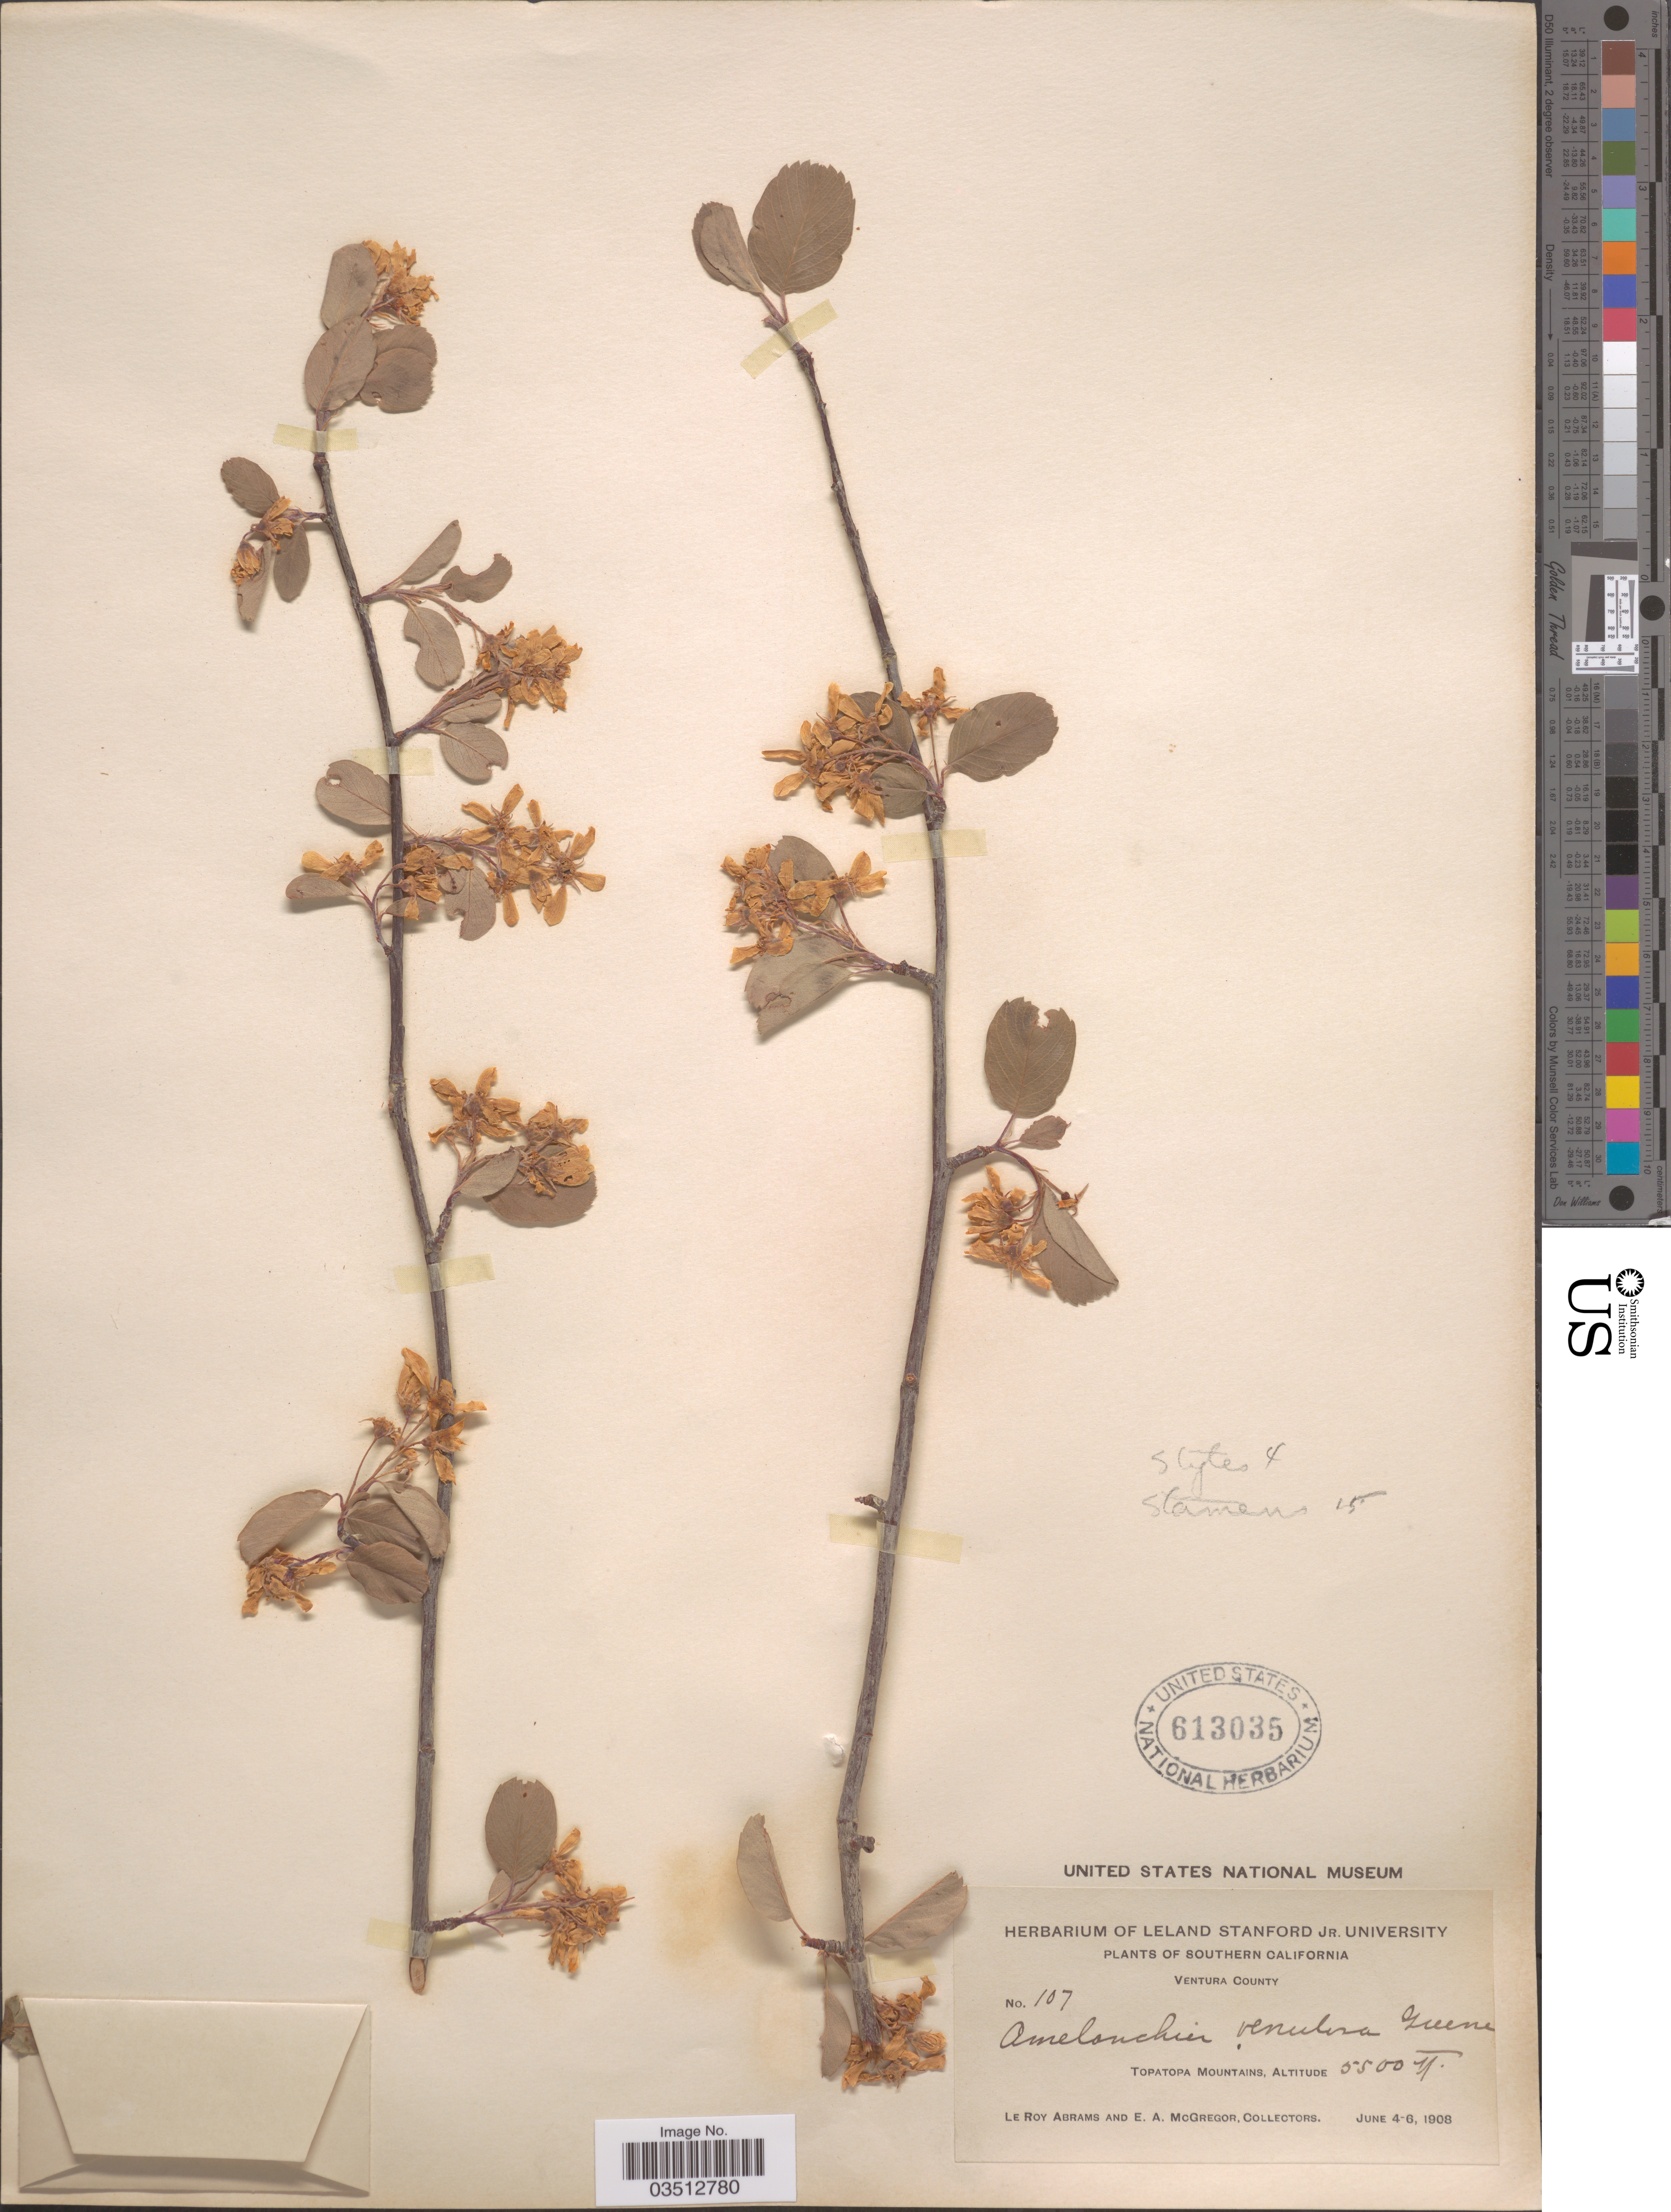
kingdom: Plantae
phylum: Tracheophyta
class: Magnoliopsida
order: Rosales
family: Rosaceae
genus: Amelanchier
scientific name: Amelanchier venulosa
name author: Greene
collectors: L. Abrams & E. A. McGregor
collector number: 107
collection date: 1908-06-04/1908-06-06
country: United States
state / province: California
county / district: Ventura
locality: Southern California. Ventura County. Topatopa Mountains.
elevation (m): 1676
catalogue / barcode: US 613035